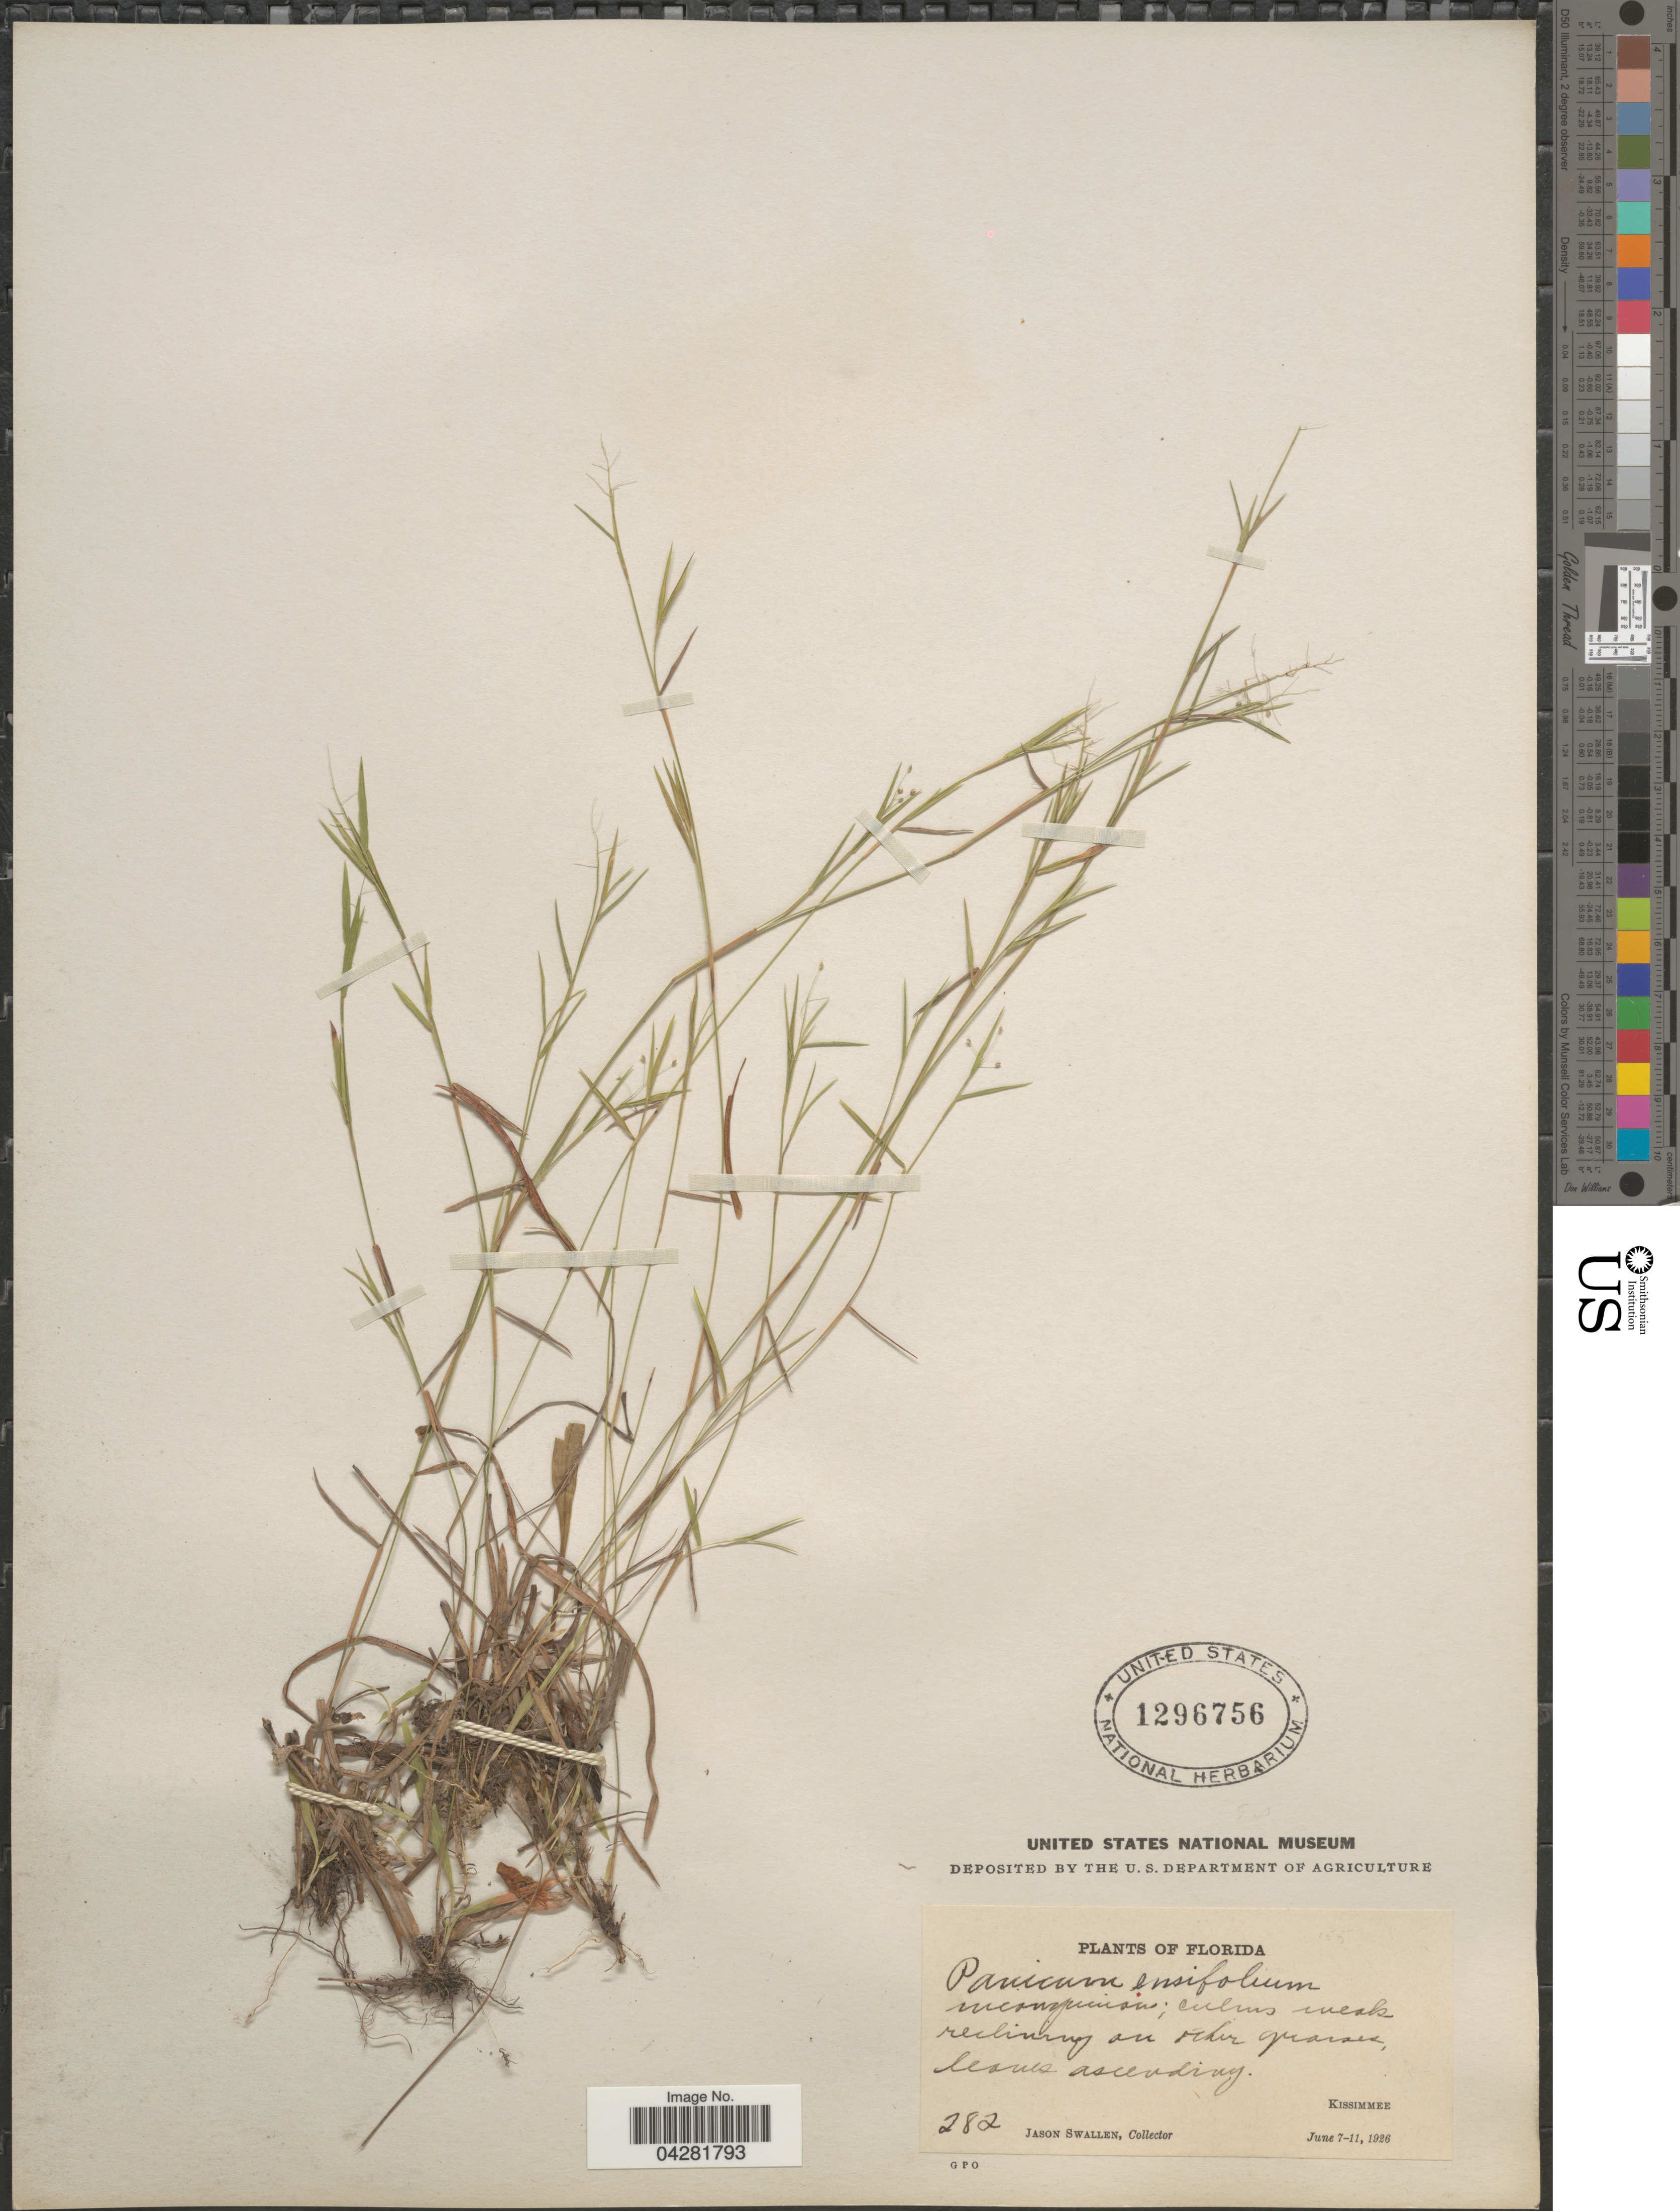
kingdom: Plantae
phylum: Tracheophyta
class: Liliopsida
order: Poales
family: Poaceae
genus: Dichanthelium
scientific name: Dichanthelium ensifolium var. ensifolium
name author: (Baldwin ex Elliot) Gould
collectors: J. R. Swallen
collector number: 282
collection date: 1926-06-07/1926-06-11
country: United States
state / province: Florida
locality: Kissimmee.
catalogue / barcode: US 1296756